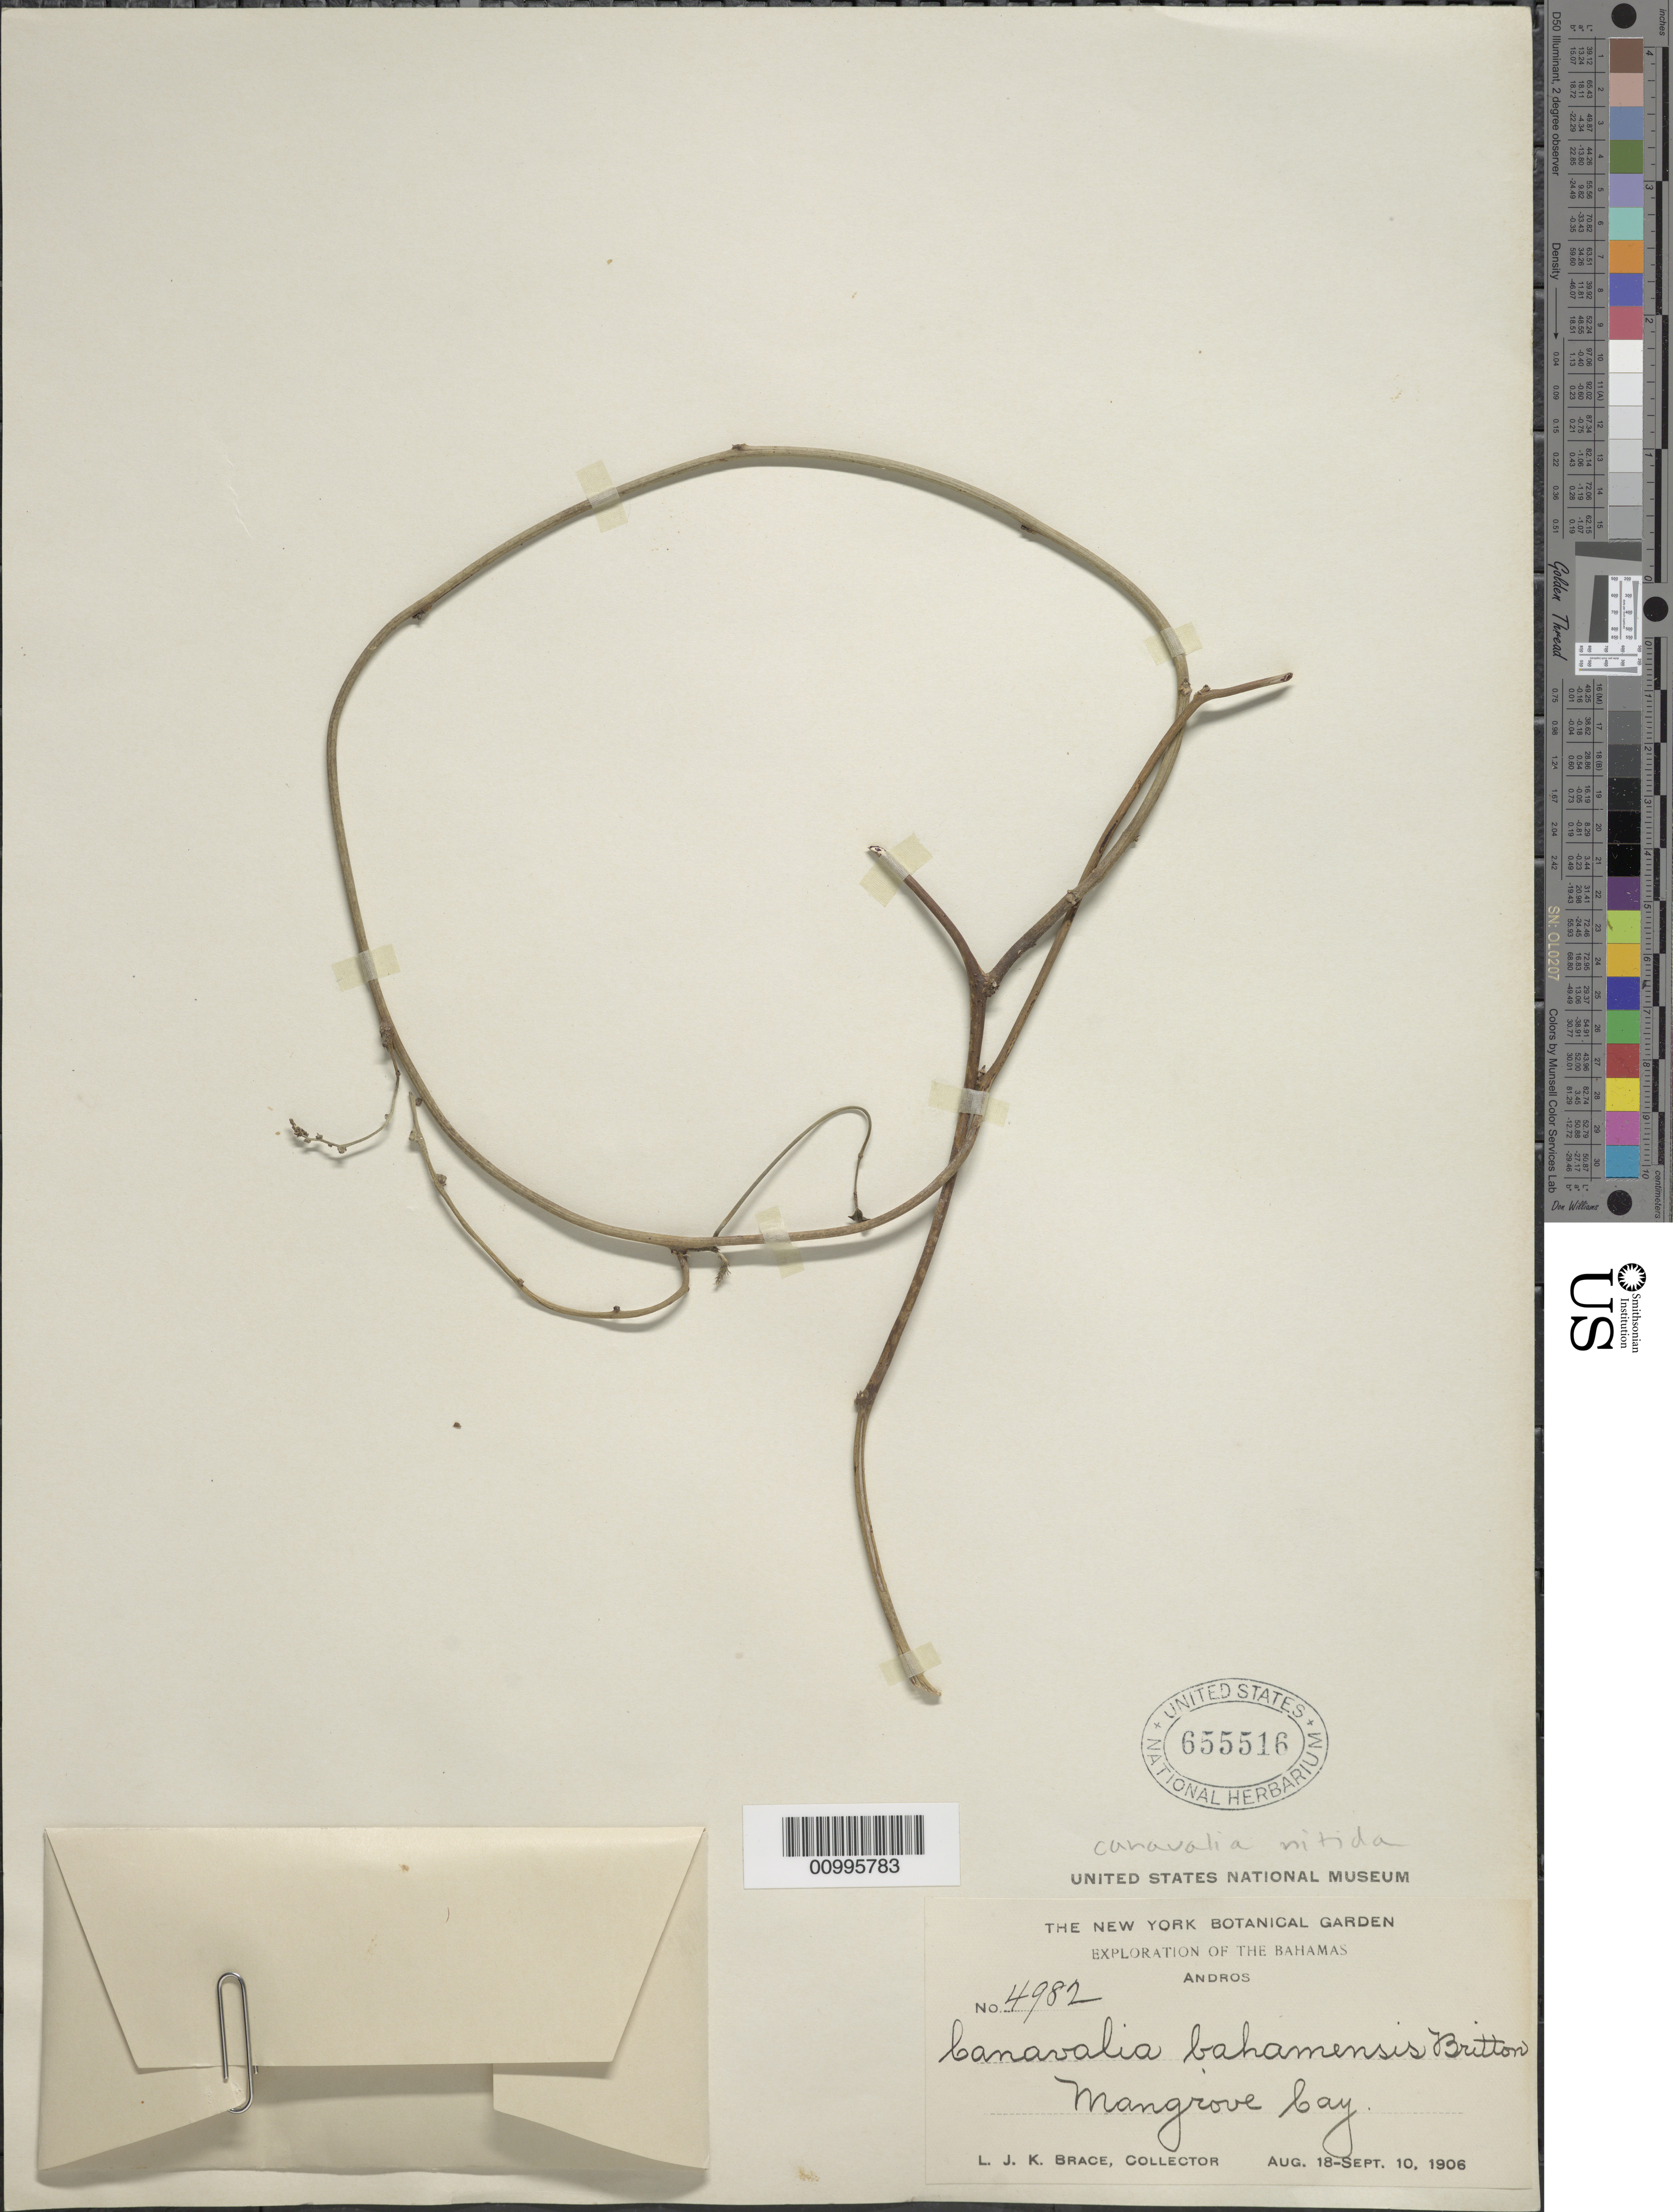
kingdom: Plantae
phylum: Tracheophyta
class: Magnoliopsida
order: Fabales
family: Fabaceae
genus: Canavalia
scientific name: Canavalia nitida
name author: (Cav.) Piper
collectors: L. J. K. Brace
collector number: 4982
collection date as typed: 18 Aug 1906 to 10 Sep 1906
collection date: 1906-08-18/1906-09-10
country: Bahamas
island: Andros I.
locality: Mangrove Cay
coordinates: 0 N, 0 E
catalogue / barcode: US 655516